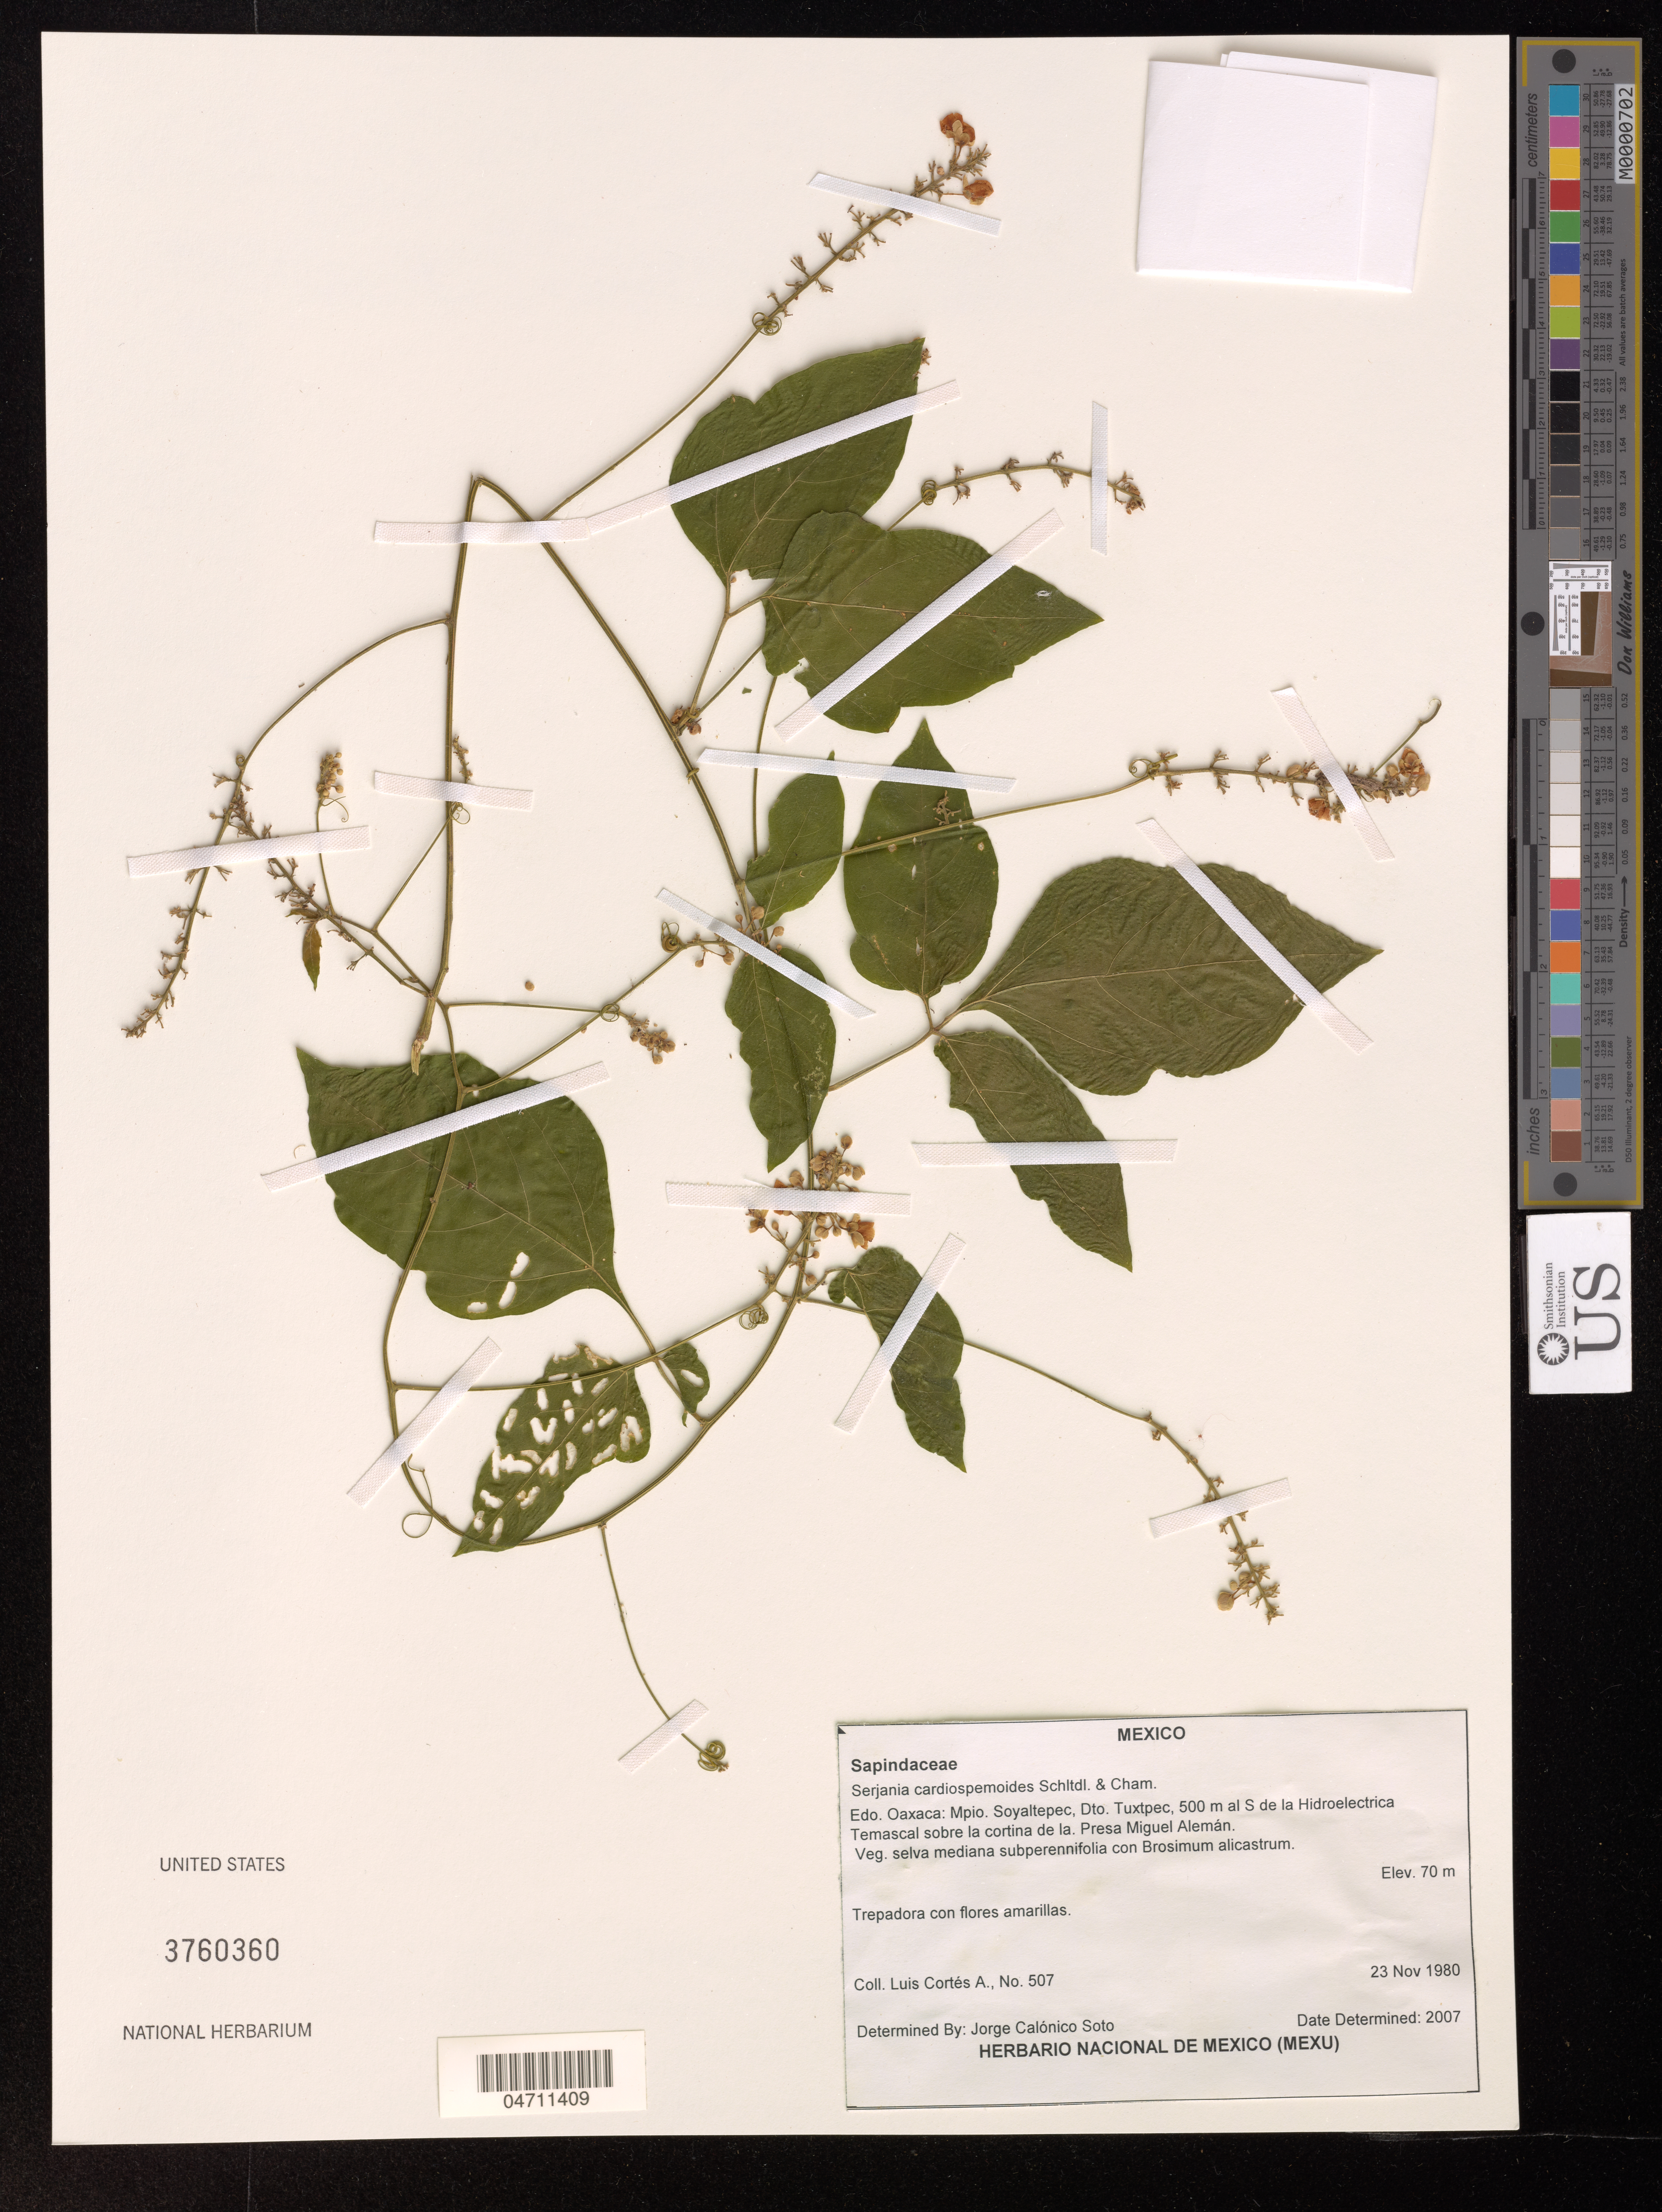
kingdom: Plantae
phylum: Tracheophyta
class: Magnoliopsida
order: Sapindales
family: Sapindaceae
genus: Serjania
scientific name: Serjania cardiospermoides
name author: Schltdl. & Cham.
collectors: L. Cortés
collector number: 507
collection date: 1980-11-23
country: Mexico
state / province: Oaxaca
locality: Mpio. Soyaltepec, Dto. Tuxtepex, 500 m al S de la Hidroelectrica Temascal sobre la cortina de la. Presa Miguel Alemán.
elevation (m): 70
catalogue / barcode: US 3760360